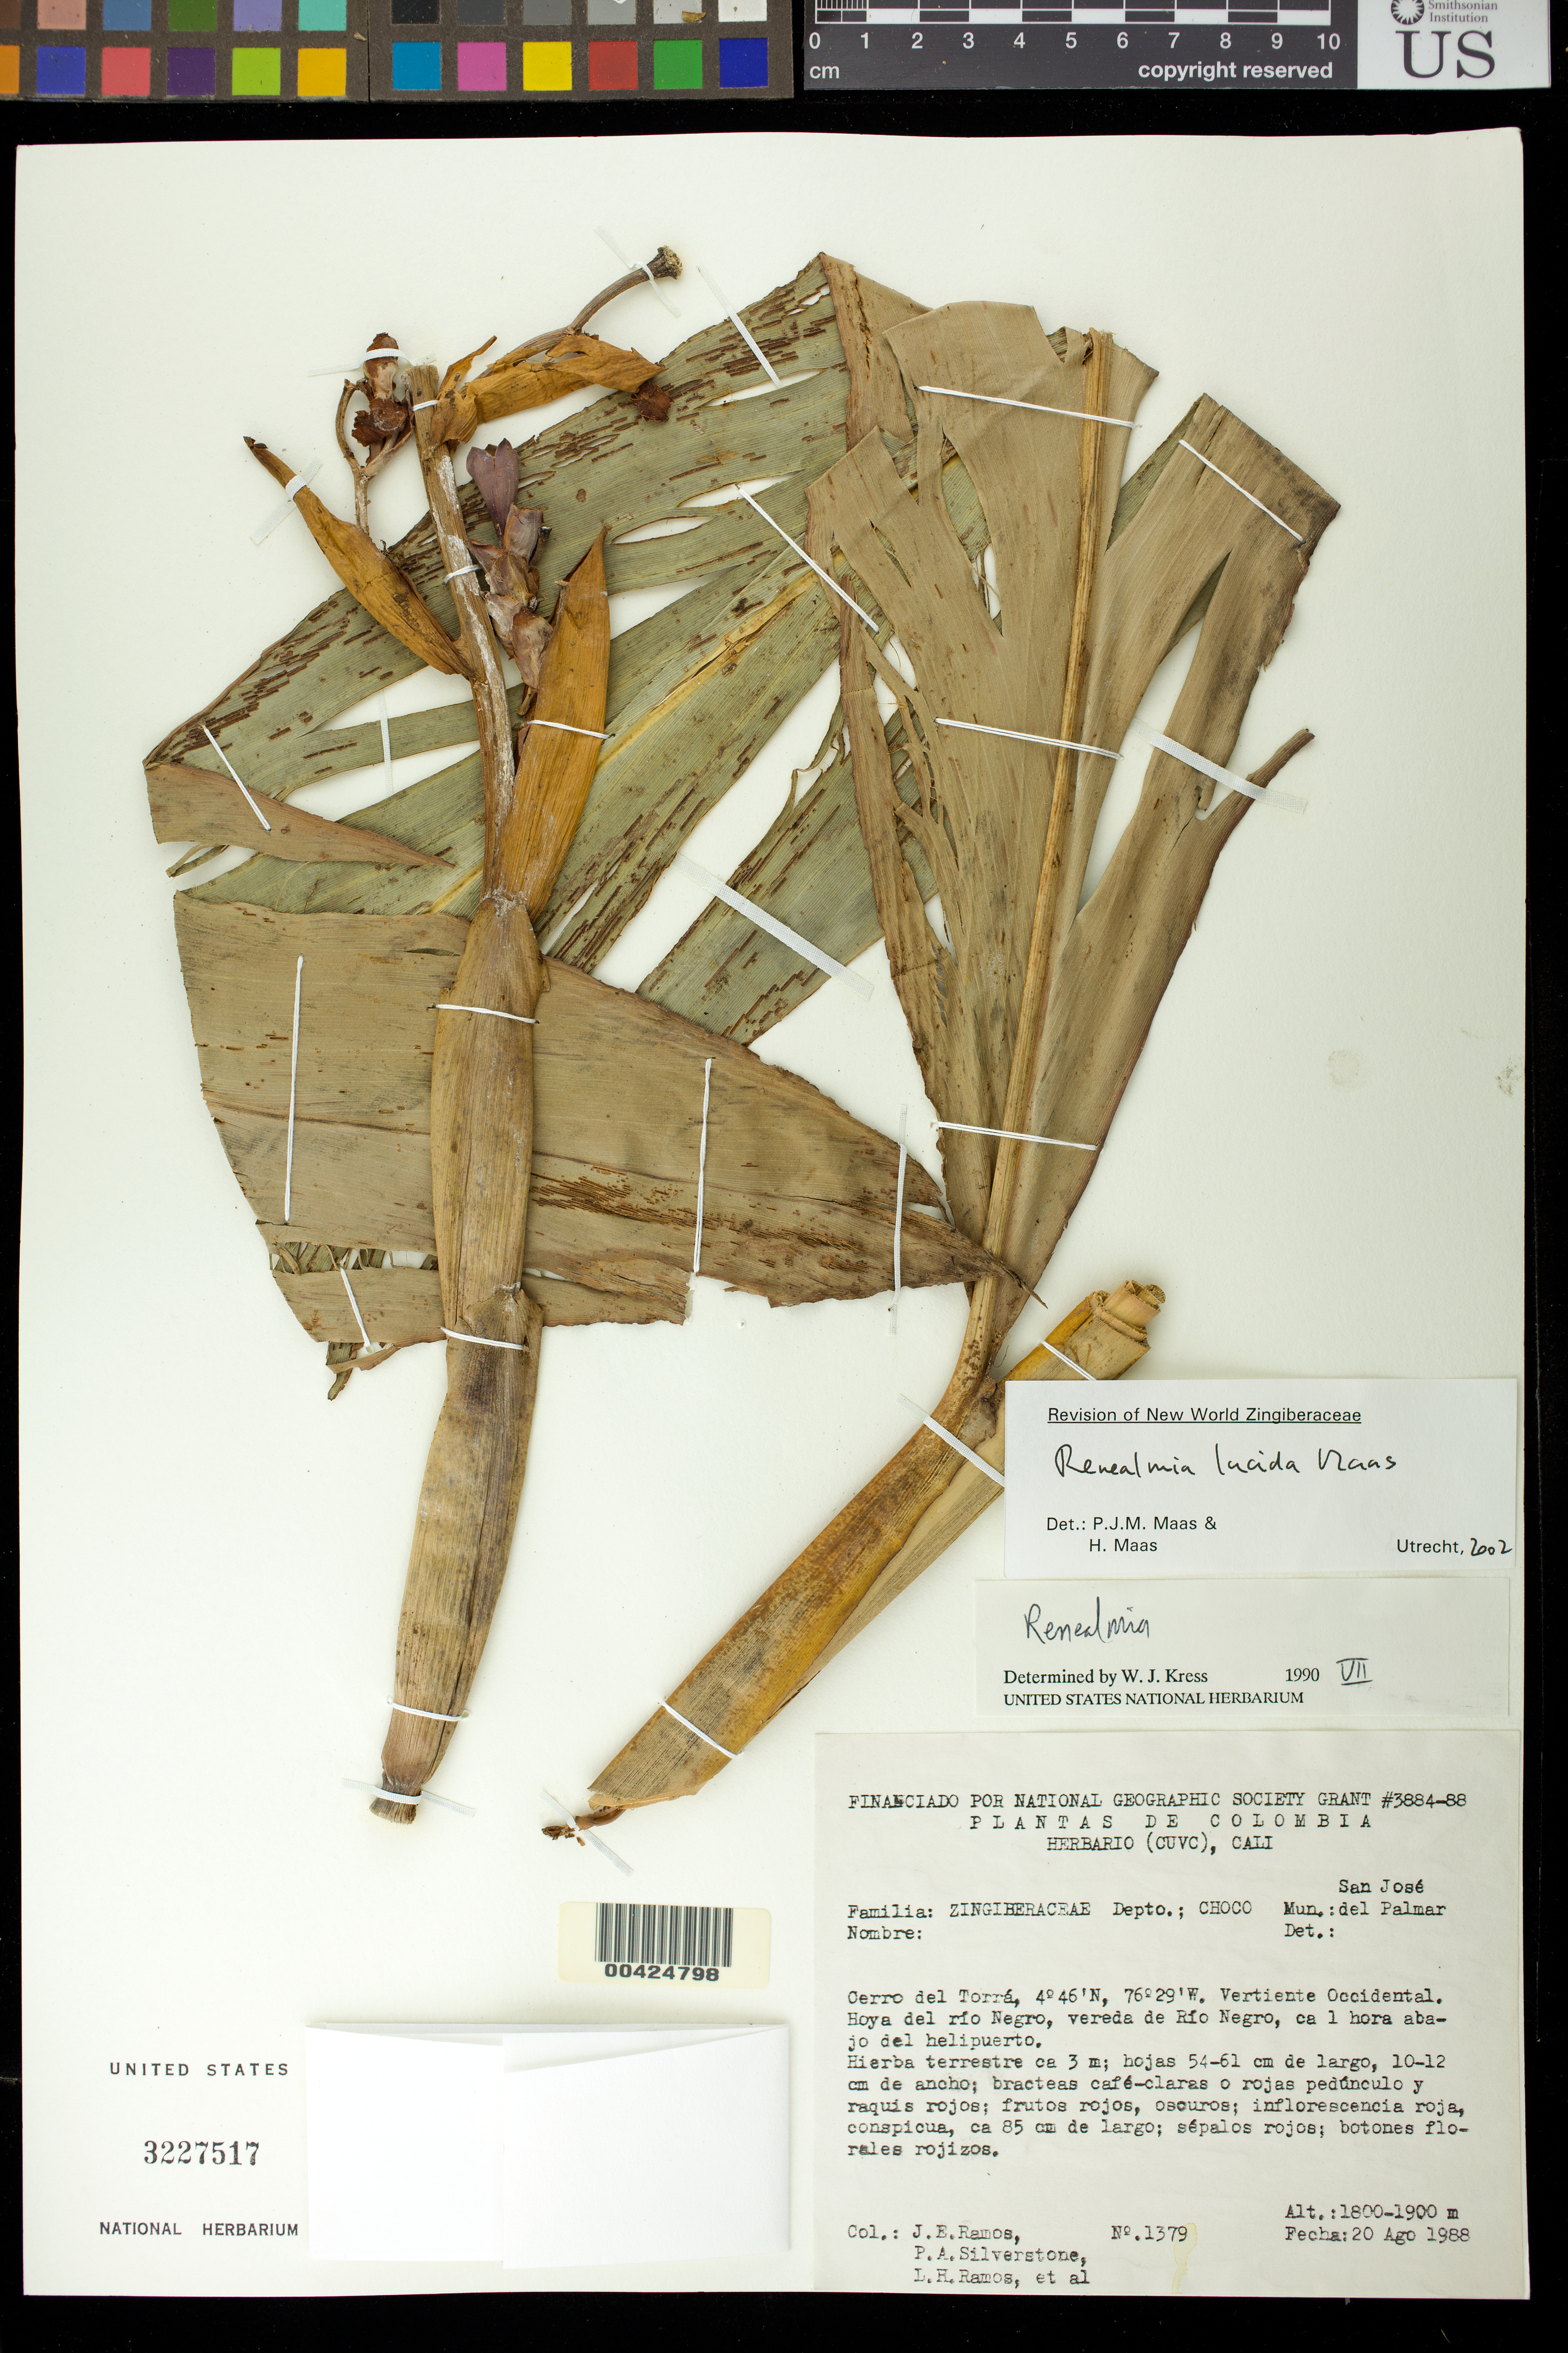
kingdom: Plantae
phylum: Tracheophyta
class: Liliopsida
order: Zingiberales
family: Zingiberaceae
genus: Renealmia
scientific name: Renealmia lucida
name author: Maas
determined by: Maas, Paul J. M.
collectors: J. E. Ramos, P. A. Silverstone-Sopkin & L. Ramos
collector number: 1379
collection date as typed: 20 Aug 1988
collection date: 1988-08-20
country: Colombia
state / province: Chocó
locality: San Jose del Palmar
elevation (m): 1800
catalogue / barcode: US 3227517